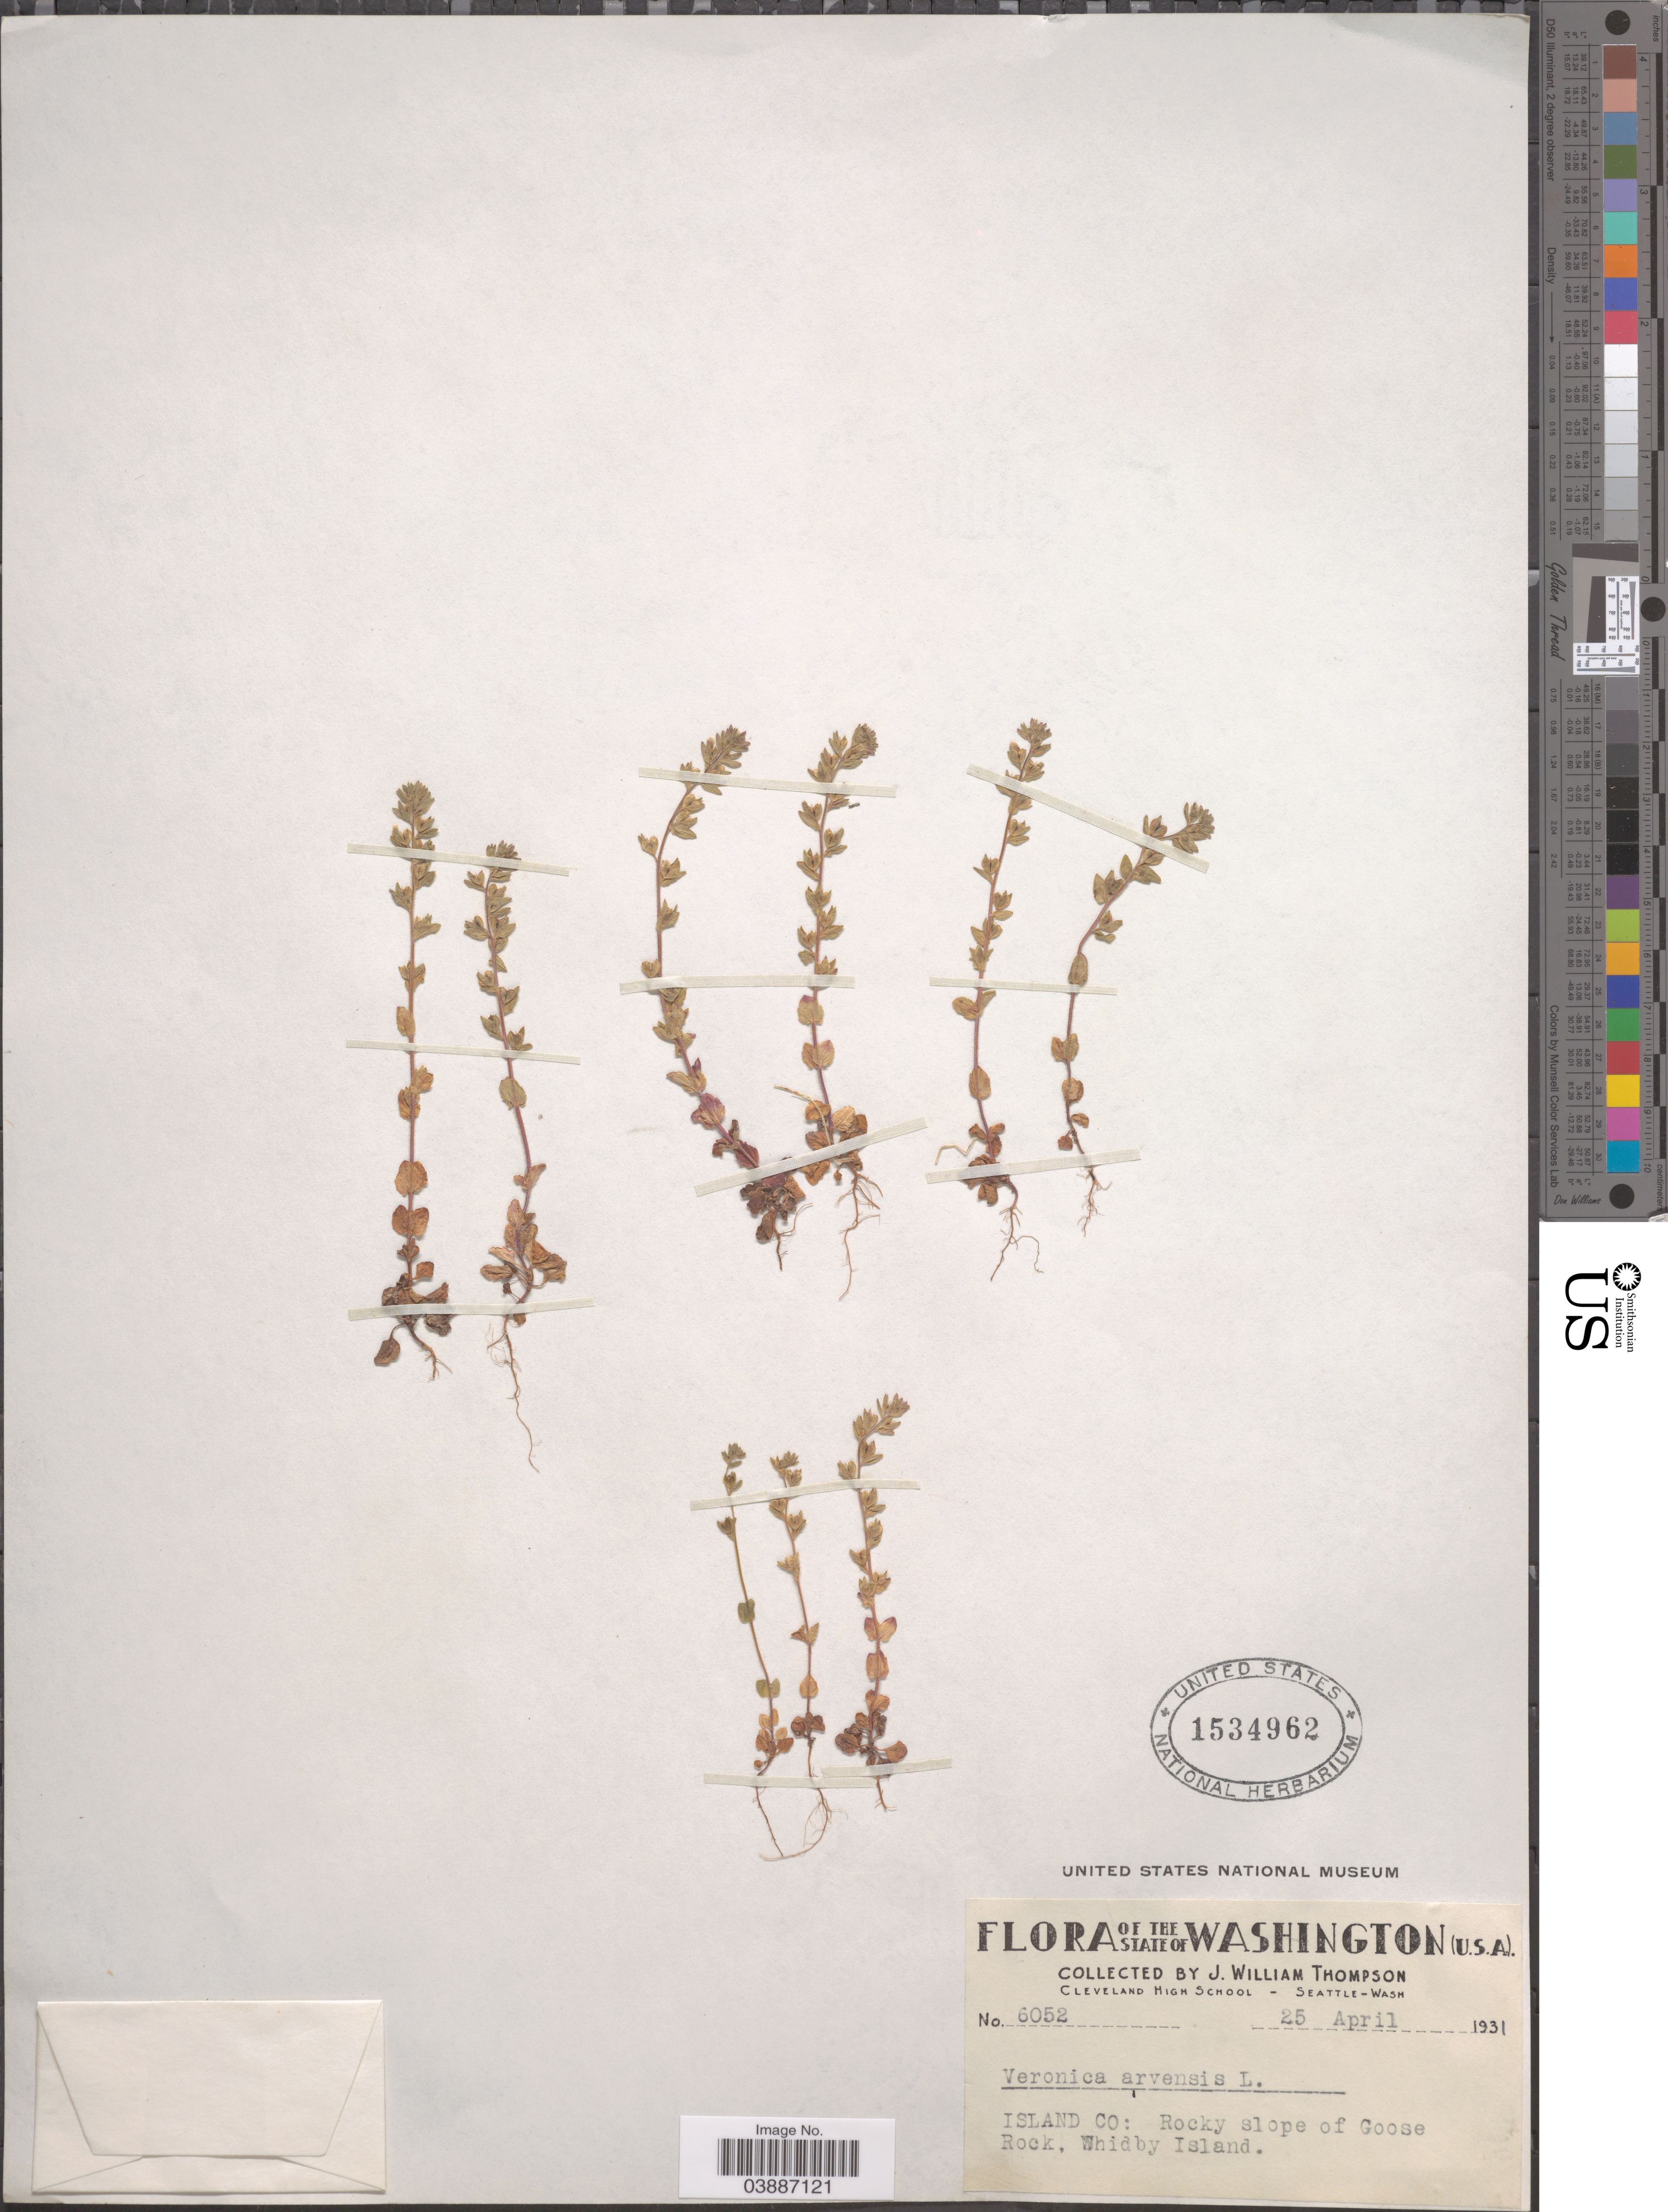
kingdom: Plantae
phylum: Tracheophyta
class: Magnoliopsida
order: Lamiales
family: Plantaginaceae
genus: Veronica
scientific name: Veronica arvensis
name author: L.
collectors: J. W. Thompson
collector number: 6052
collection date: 1931-04-25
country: United States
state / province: Washington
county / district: Island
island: Whidbey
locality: Island Co: Rocky slope of Goose Rock, Whidby Island.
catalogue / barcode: US 1534962